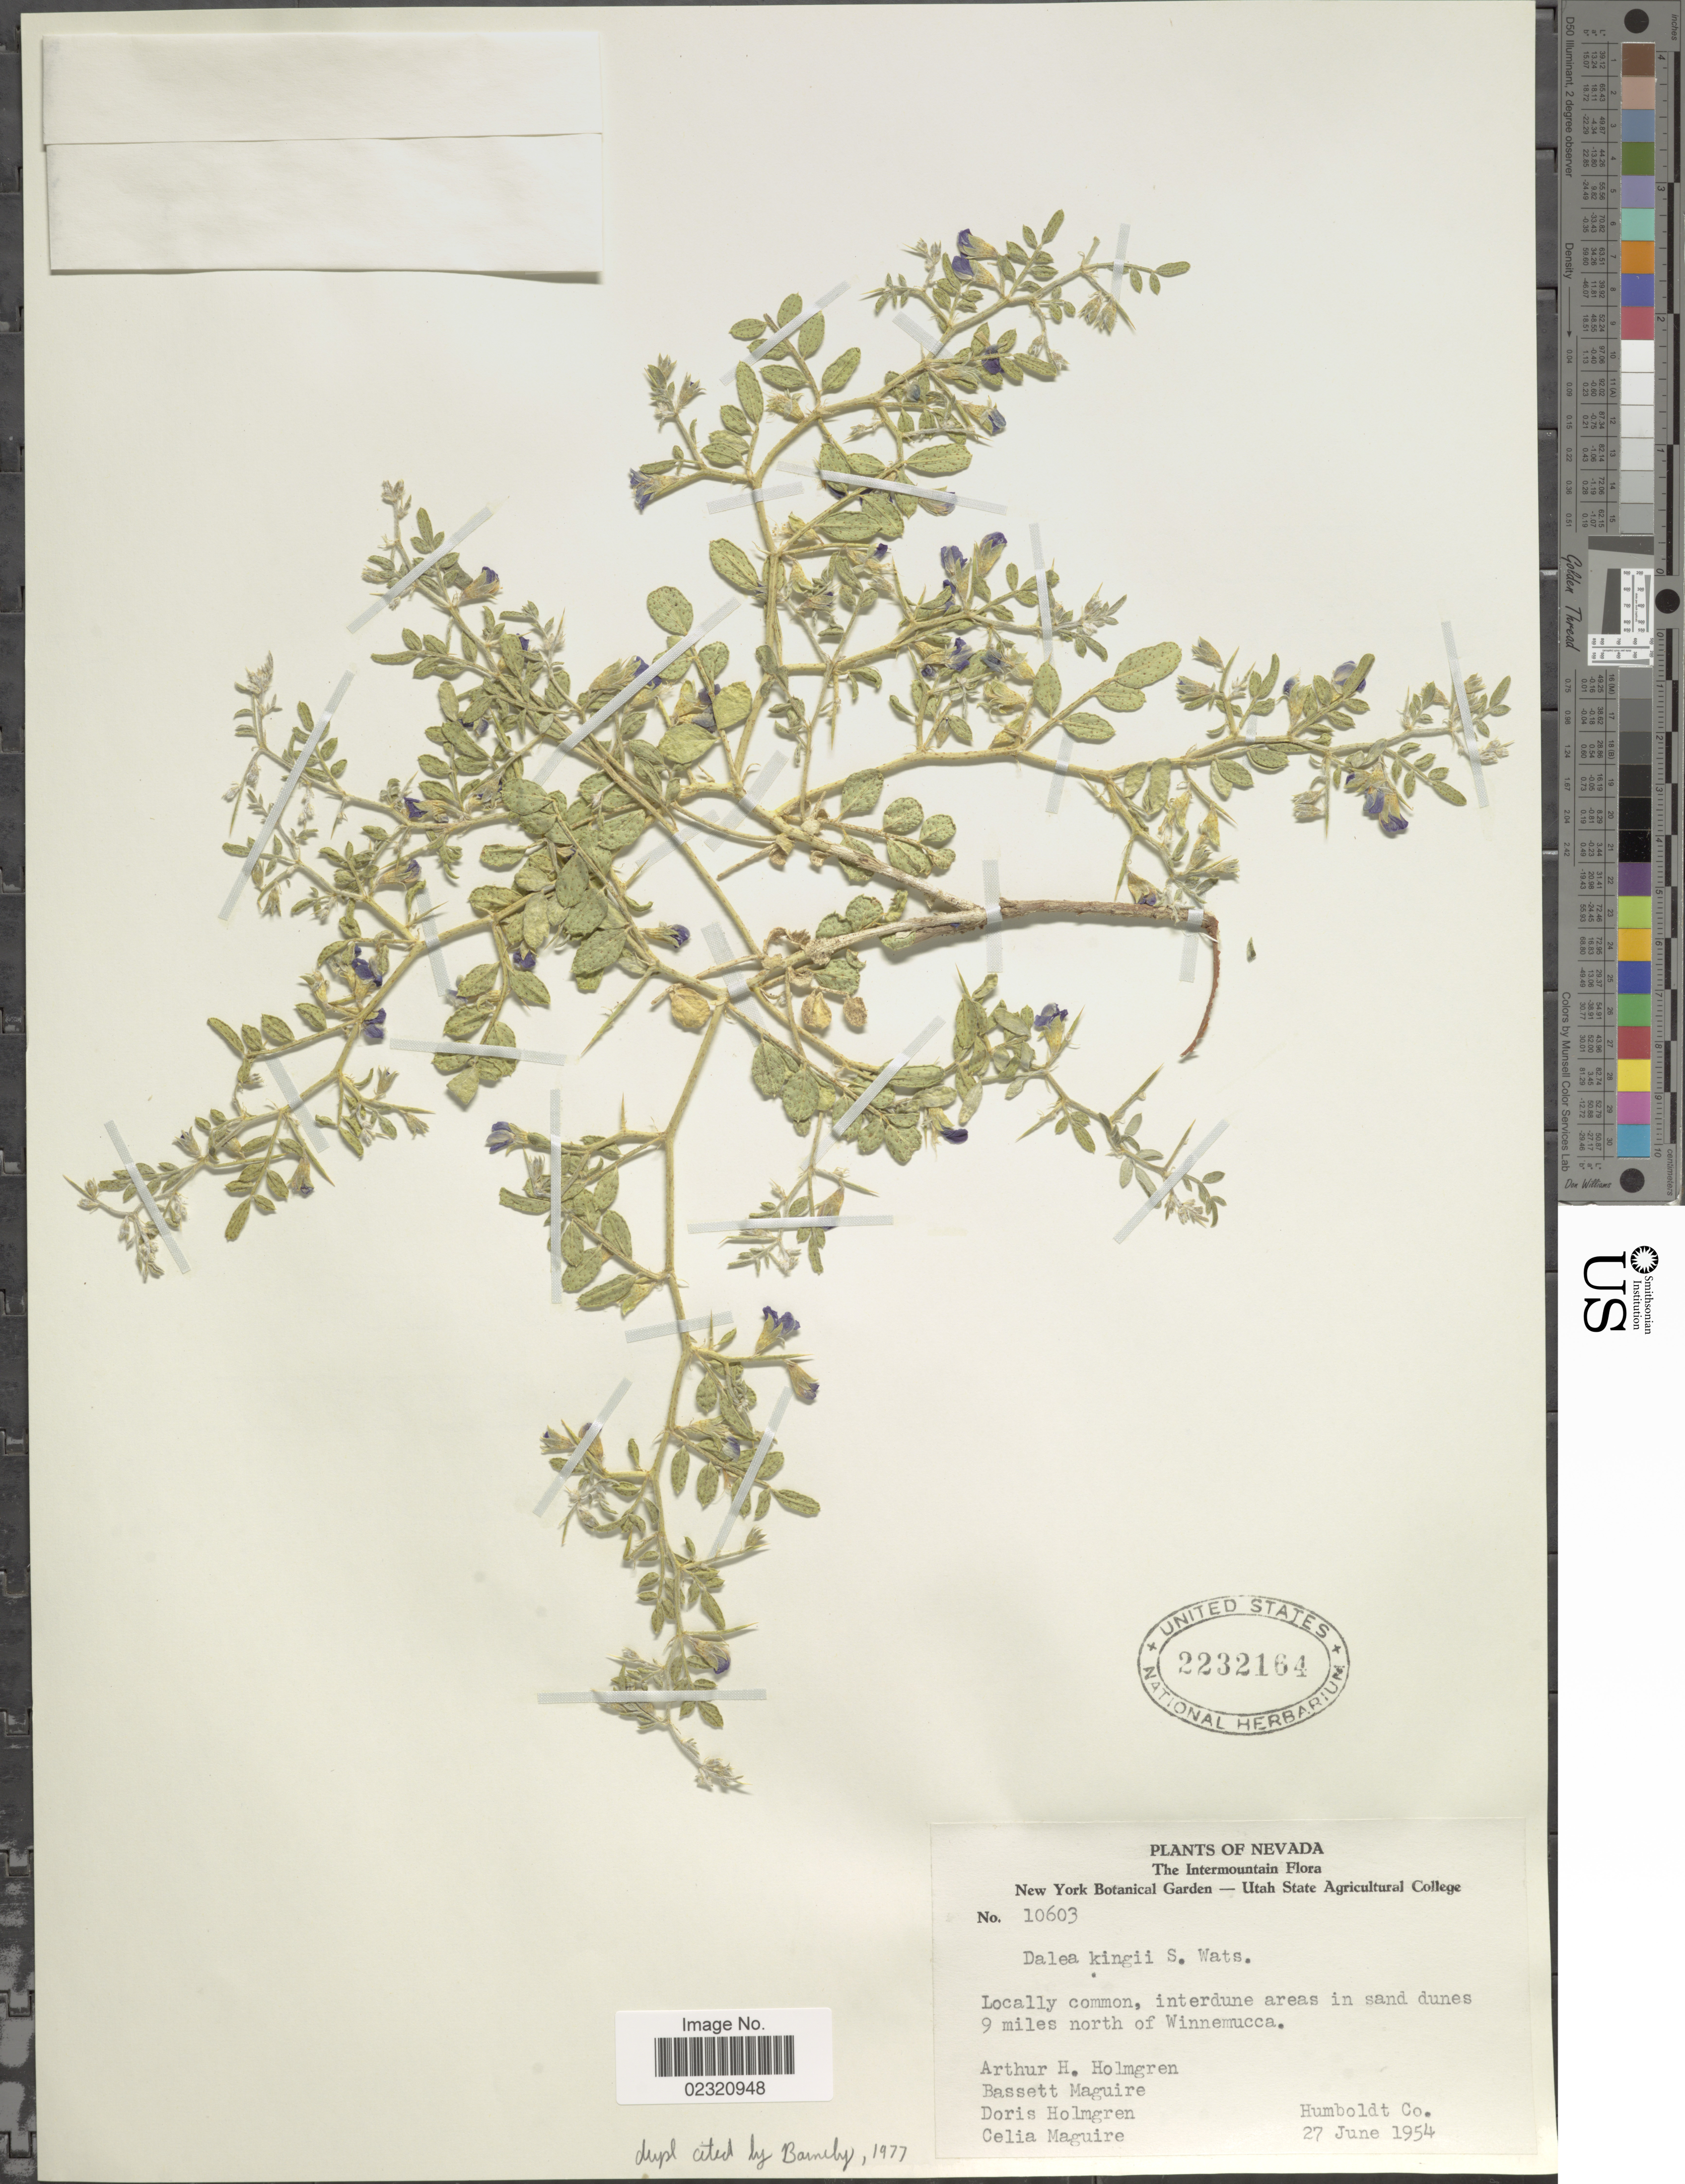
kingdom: Plantae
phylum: Tracheophyta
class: Magnoliopsida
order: Fabales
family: Fabaceae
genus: Psorothamnus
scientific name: Psorothamnus kingii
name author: (S. Watson) Barneby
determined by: Strong, M. T., (US), Smithsonian Institution - National Museum of Natural History (UNITED STATES)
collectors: A. H. Holmgren, B. Maguire, D. E. Holmgren & C. K. Maguire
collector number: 10603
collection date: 1954-06-27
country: United States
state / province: Nevada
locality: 9 miles north of Winnemucca, Humboldt Co,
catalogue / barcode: US 2232164